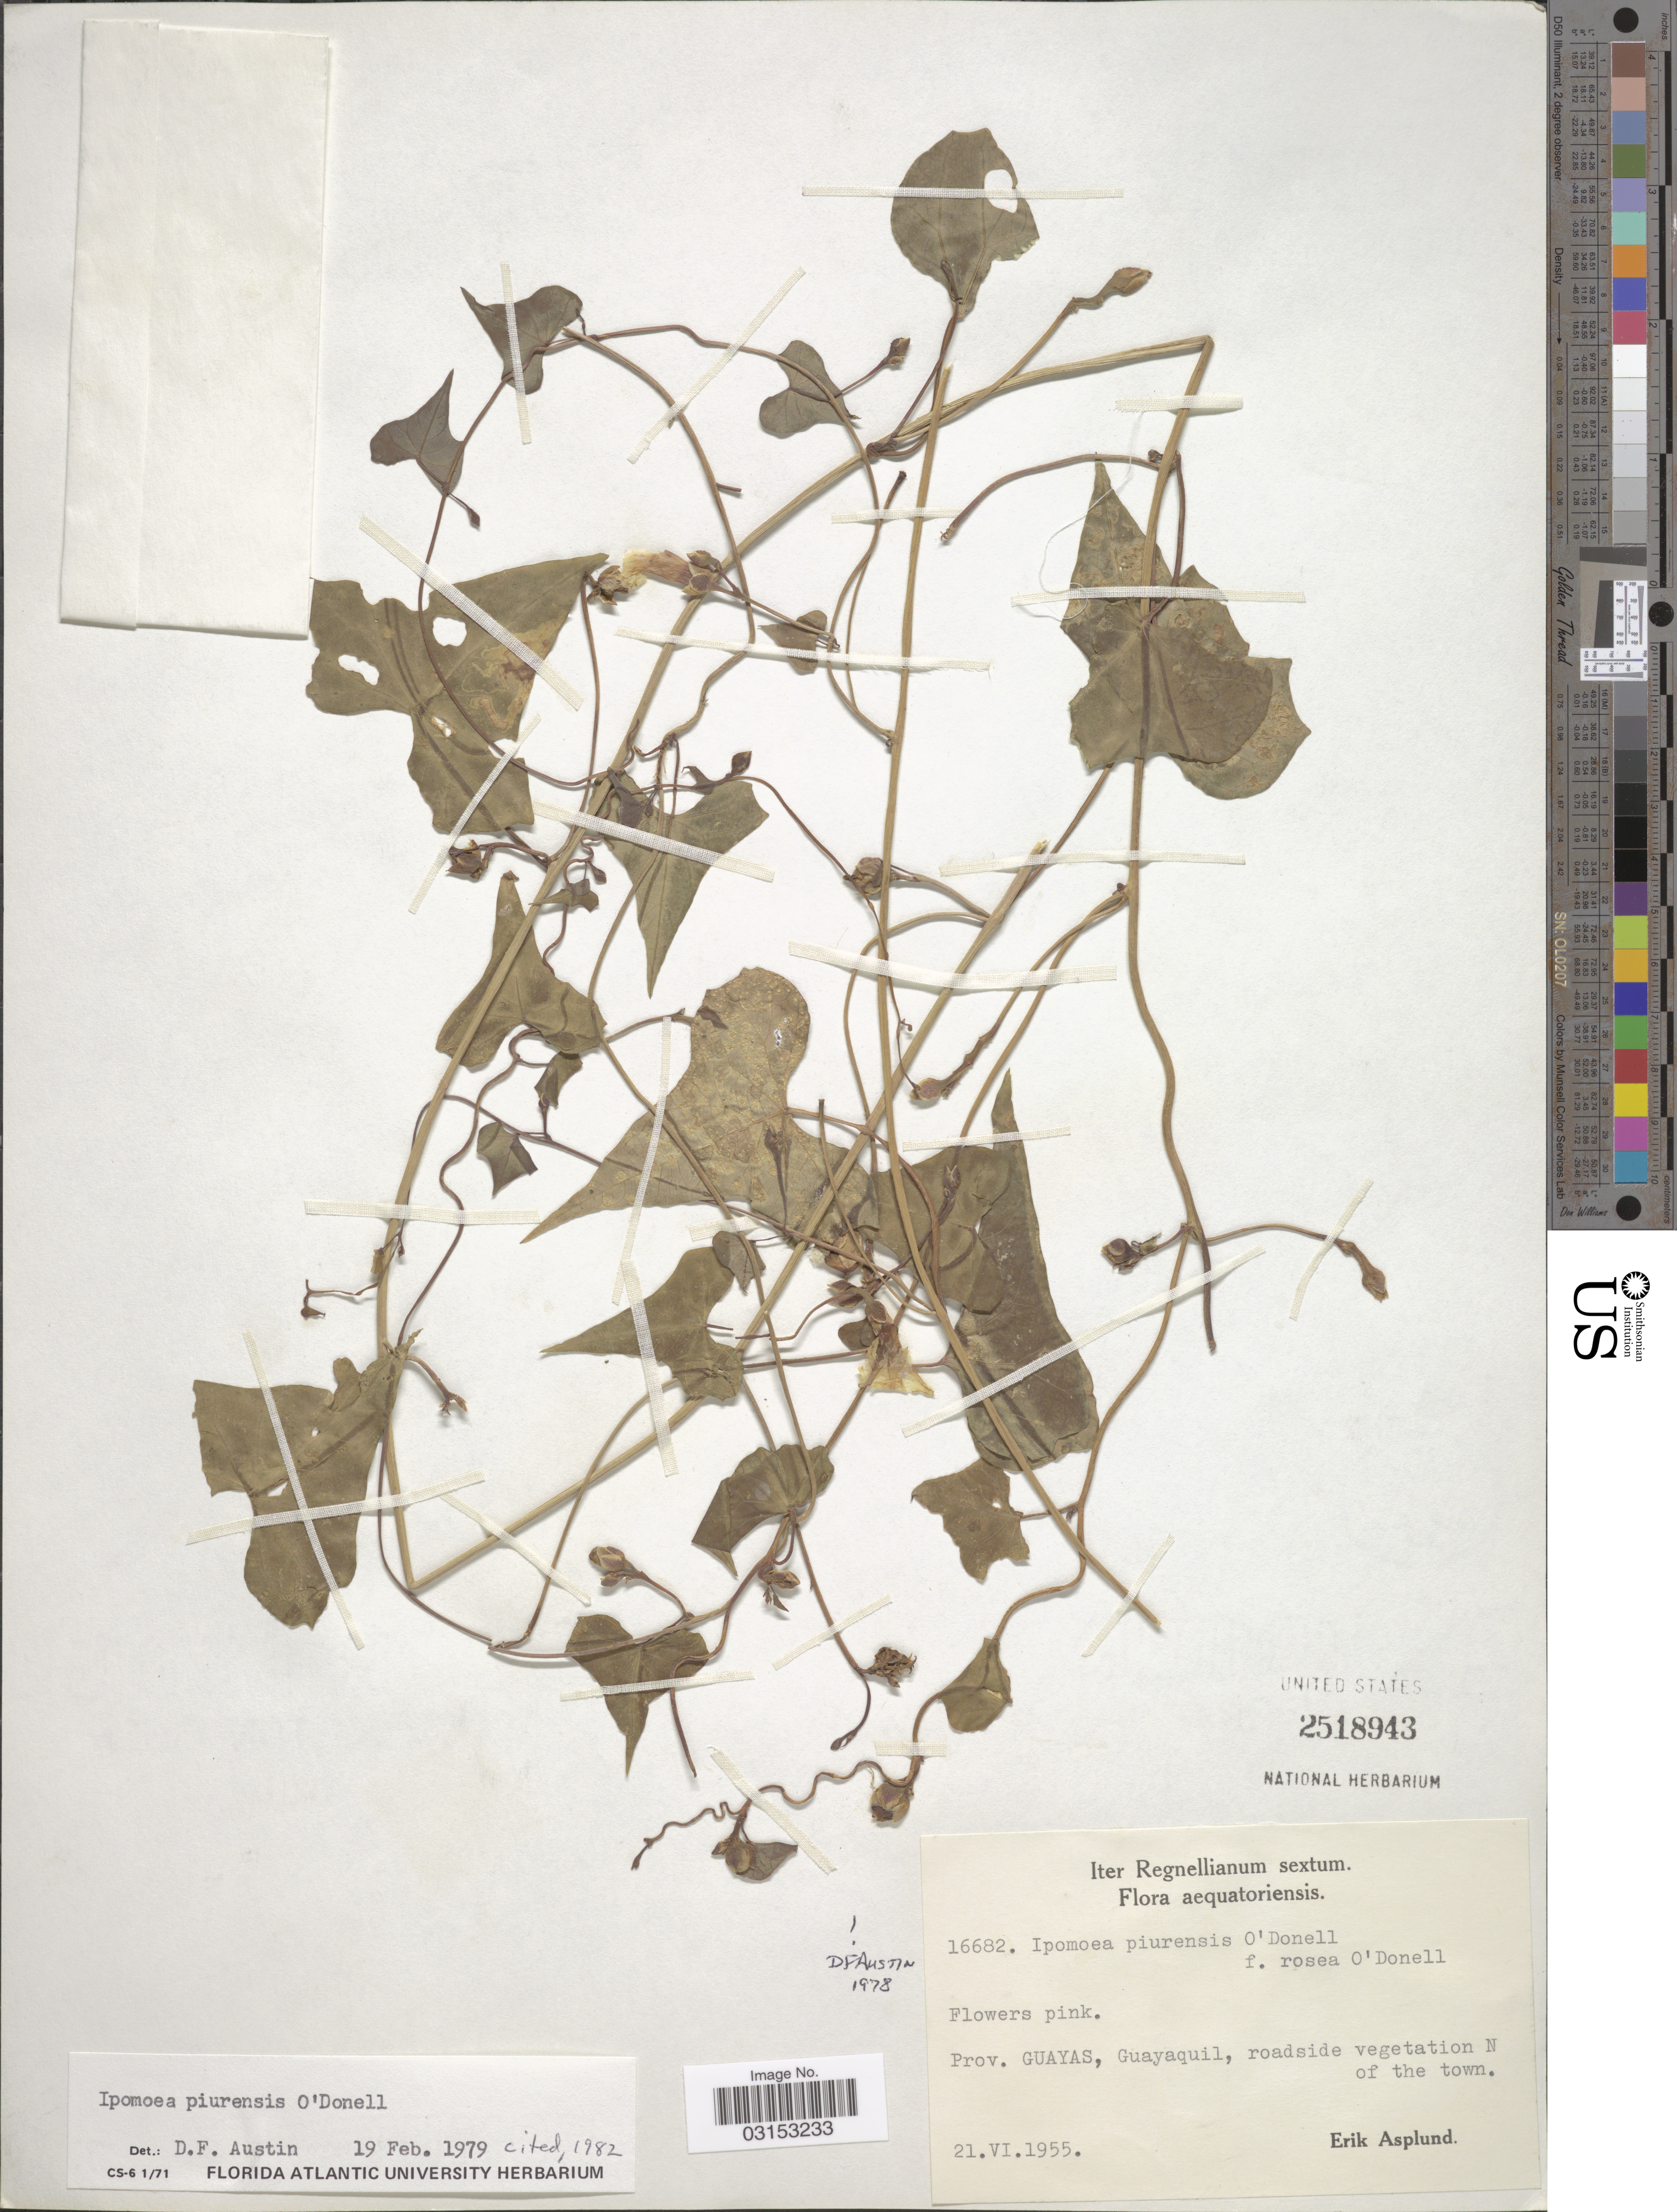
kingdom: Plantae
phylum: Tracheophyta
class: Magnoliopsida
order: Solanales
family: Convolvulaceae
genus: Ipomoea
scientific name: Ipomoea piurensis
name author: O'Donell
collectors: E. Asplund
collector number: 16682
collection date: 1955-06-21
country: Ecuador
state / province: Guayas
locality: Aequatoriensis, Guayaquil, roadside vegetation N of the town.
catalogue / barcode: US 2518943